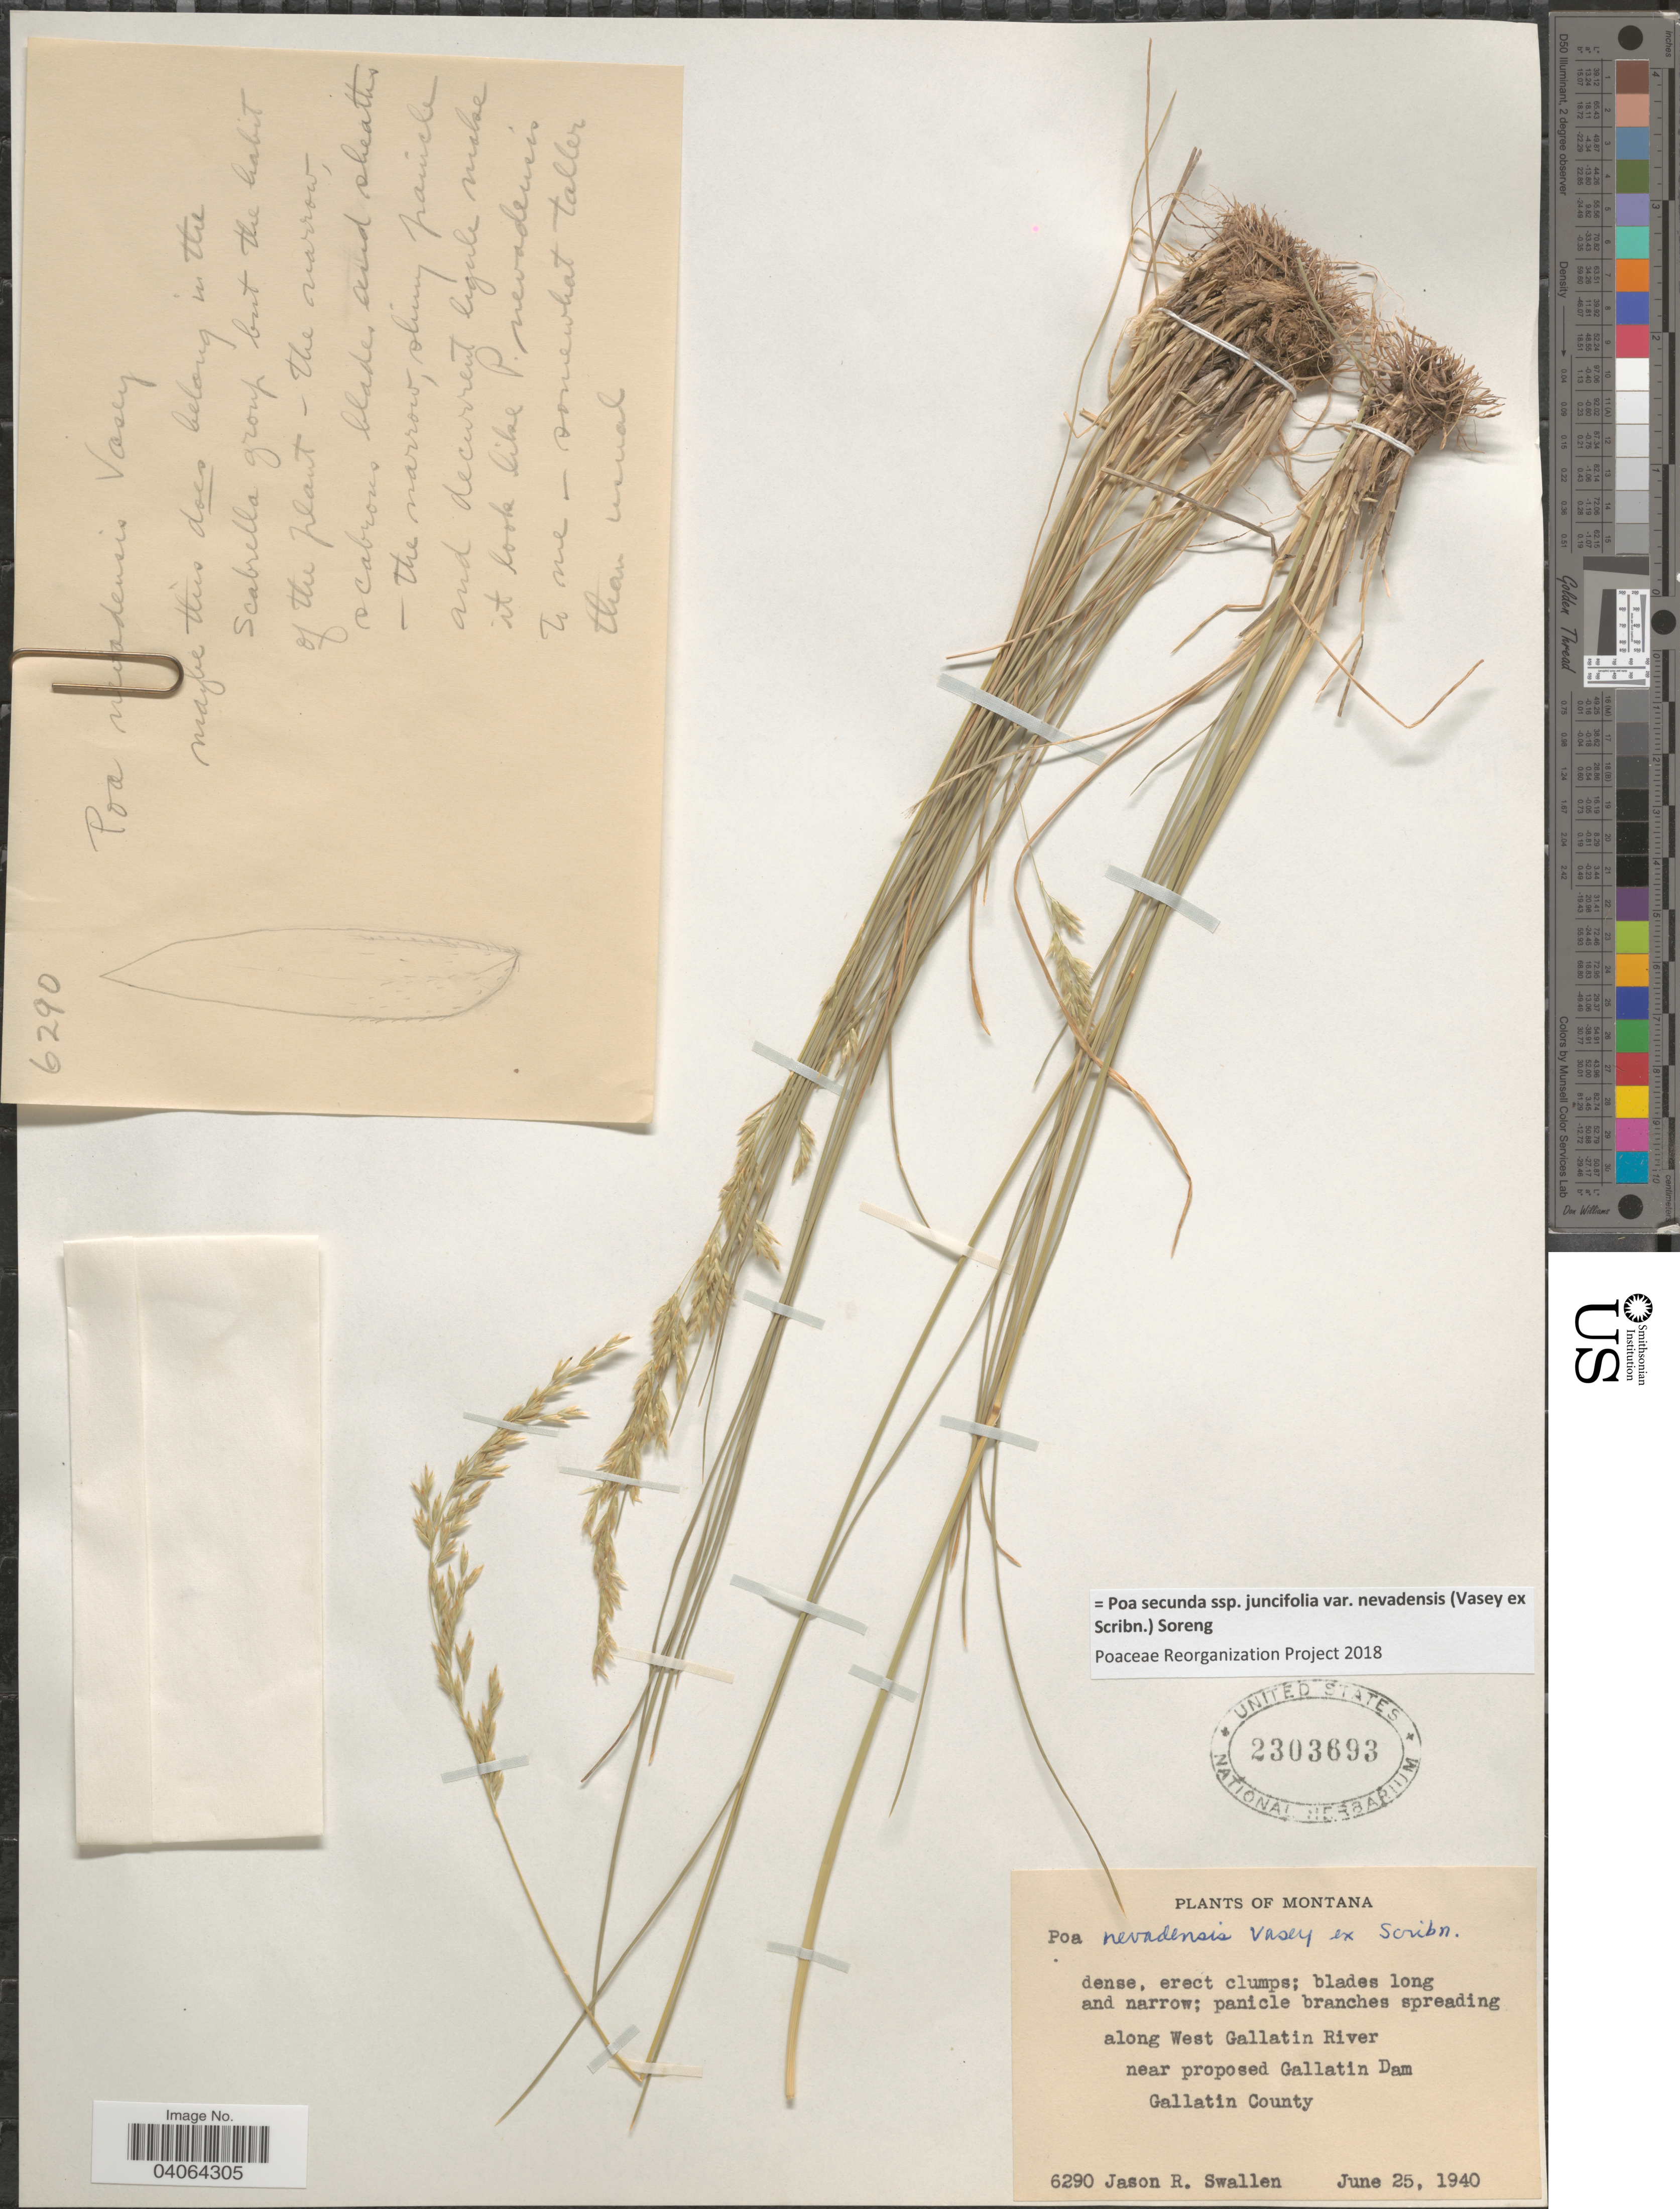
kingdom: Plantae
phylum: Tracheophyta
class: Liliopsida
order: Poales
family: Poaceae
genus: Poa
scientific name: Poa secunda subsp. juncifolia var. nevadensis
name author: (Vasey ex Scribn.) Soreng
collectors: J. R. Swallen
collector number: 6290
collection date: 1940-06-25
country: United States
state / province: Montana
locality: Along West Gallatin River near proposed Gallatin Dam. Gallatin County.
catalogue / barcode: US 2303693